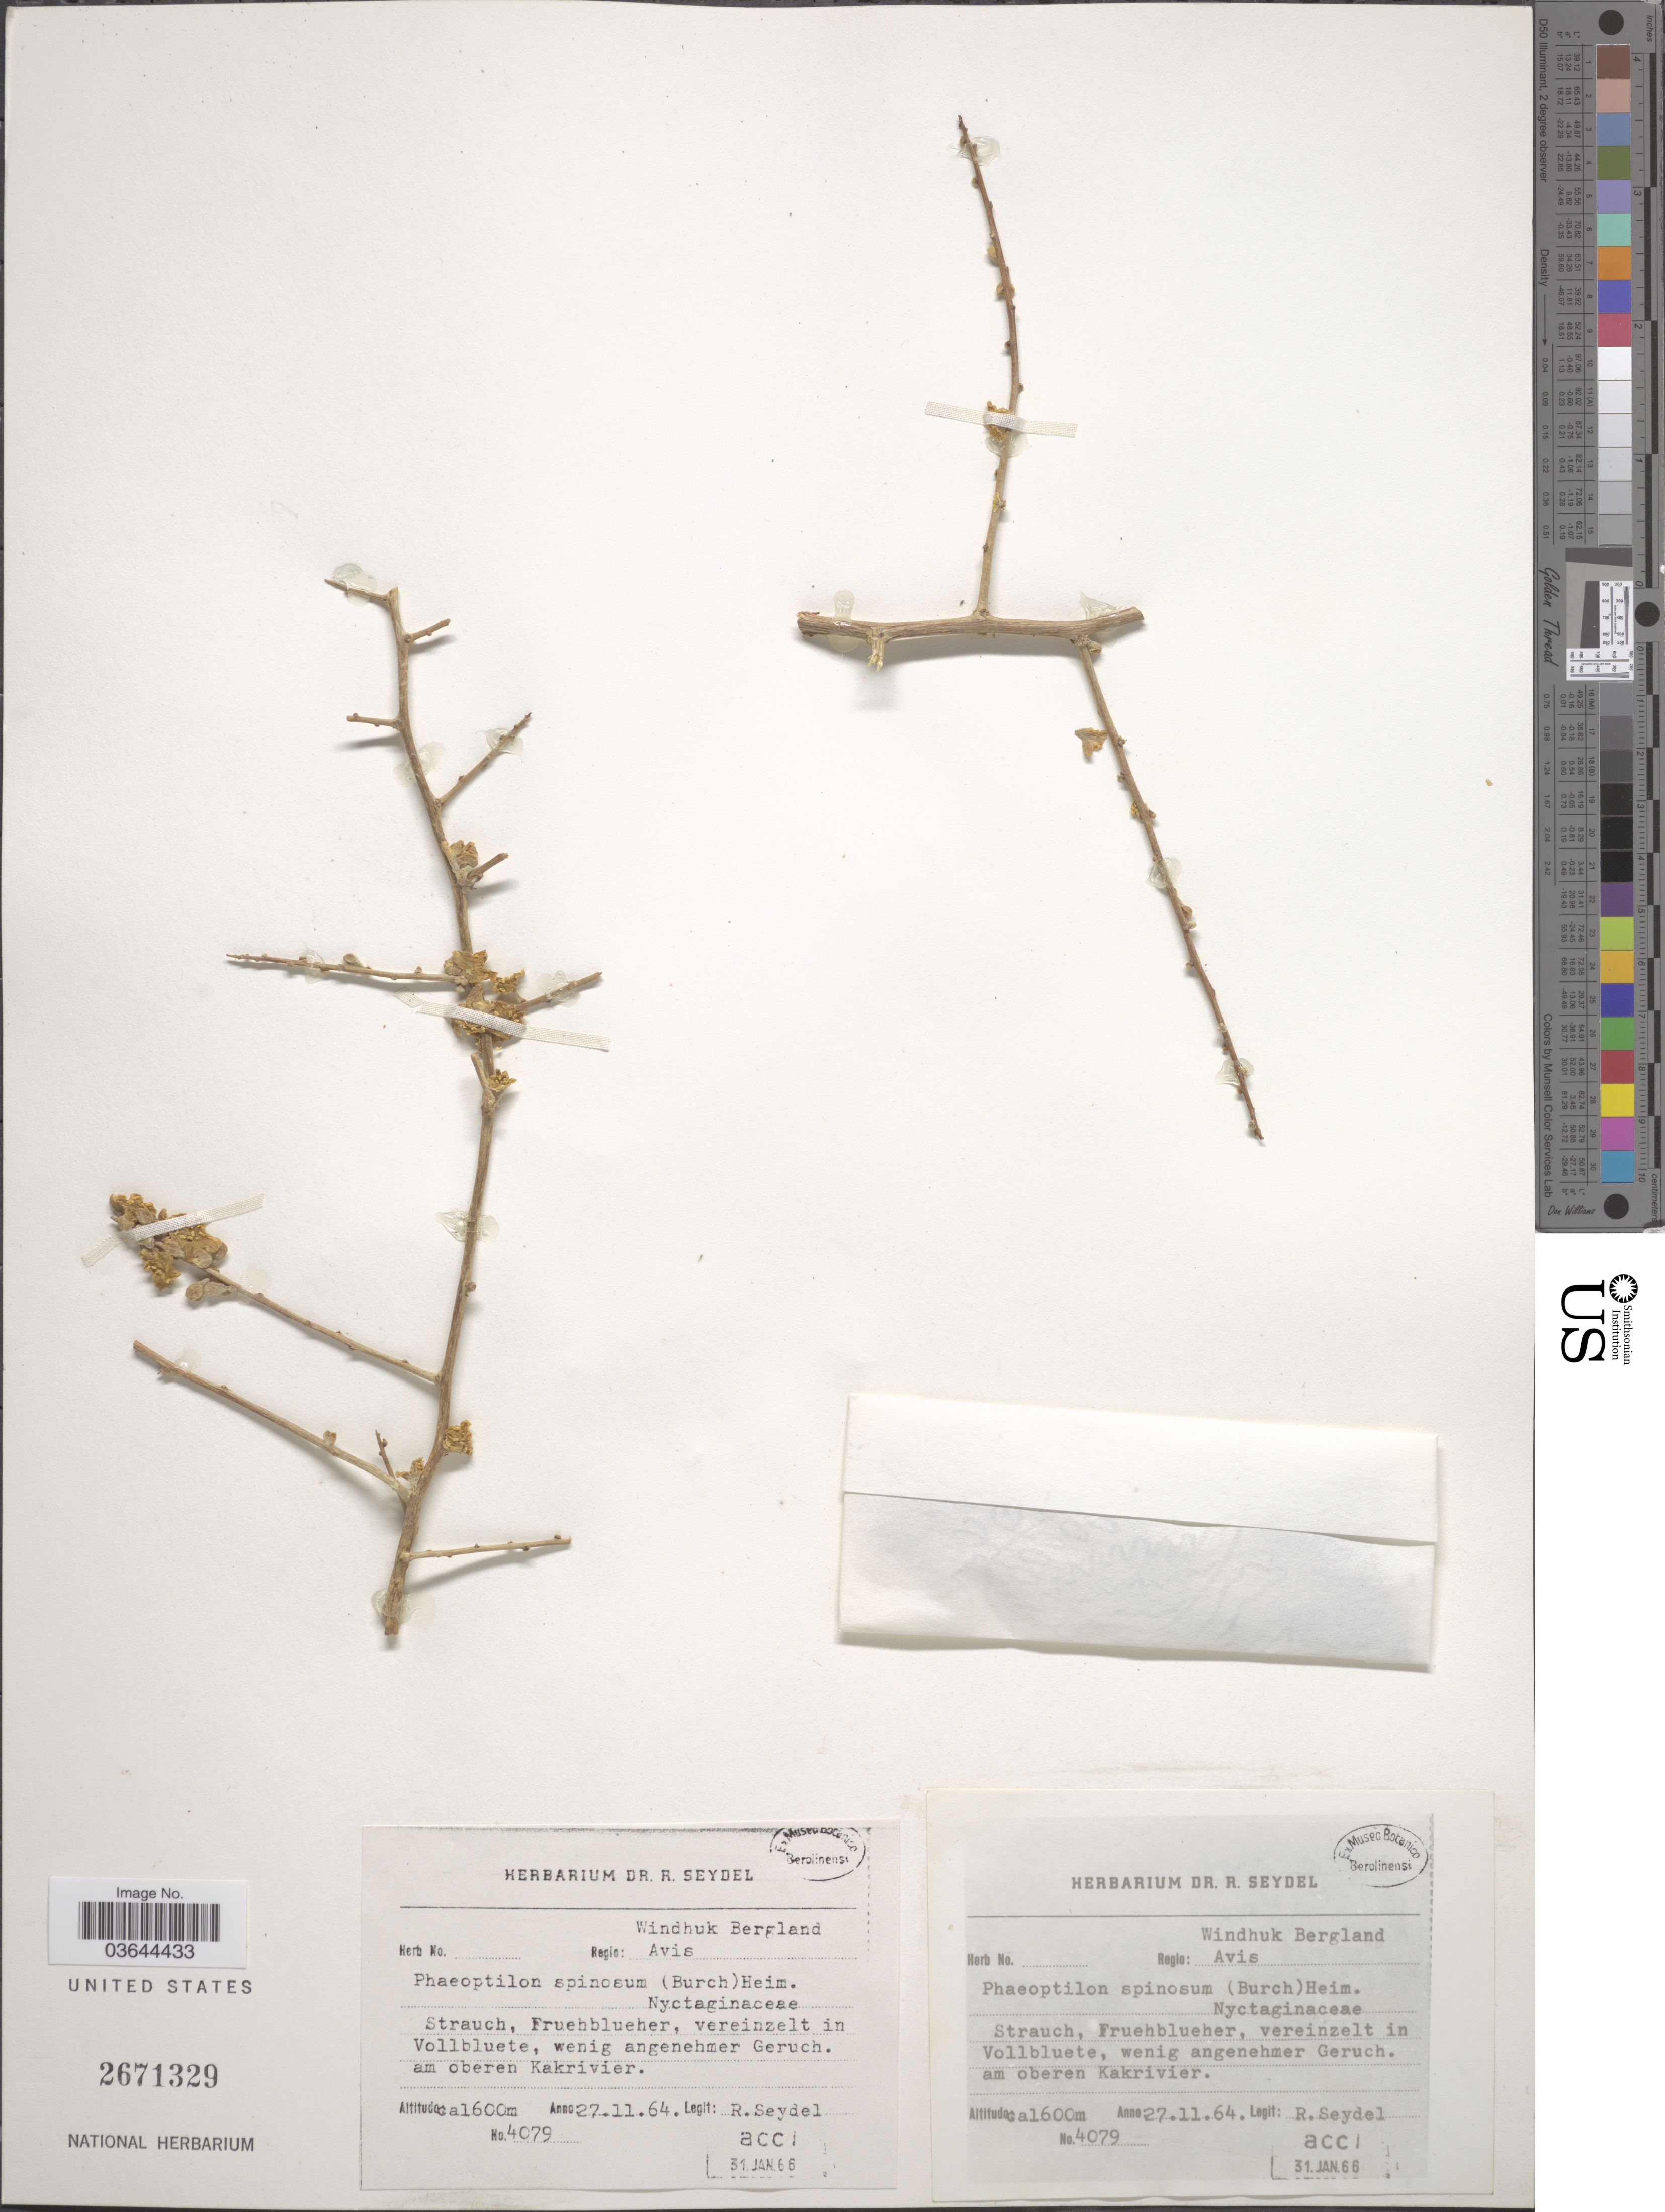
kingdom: Plantae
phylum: Tracheophyta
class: Magnoliopsida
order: Caryophyllales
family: Nyctaginaceae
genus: Phaeoptilum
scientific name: Phaeoptilum spinosum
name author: Radlk.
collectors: R. Seydel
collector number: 4079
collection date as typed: Transcribed d/m/y: 27/11/64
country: Namibia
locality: Regio: Windhuk Bergland, Avis, am oberen Kakrivier.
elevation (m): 1600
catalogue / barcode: US 2671329